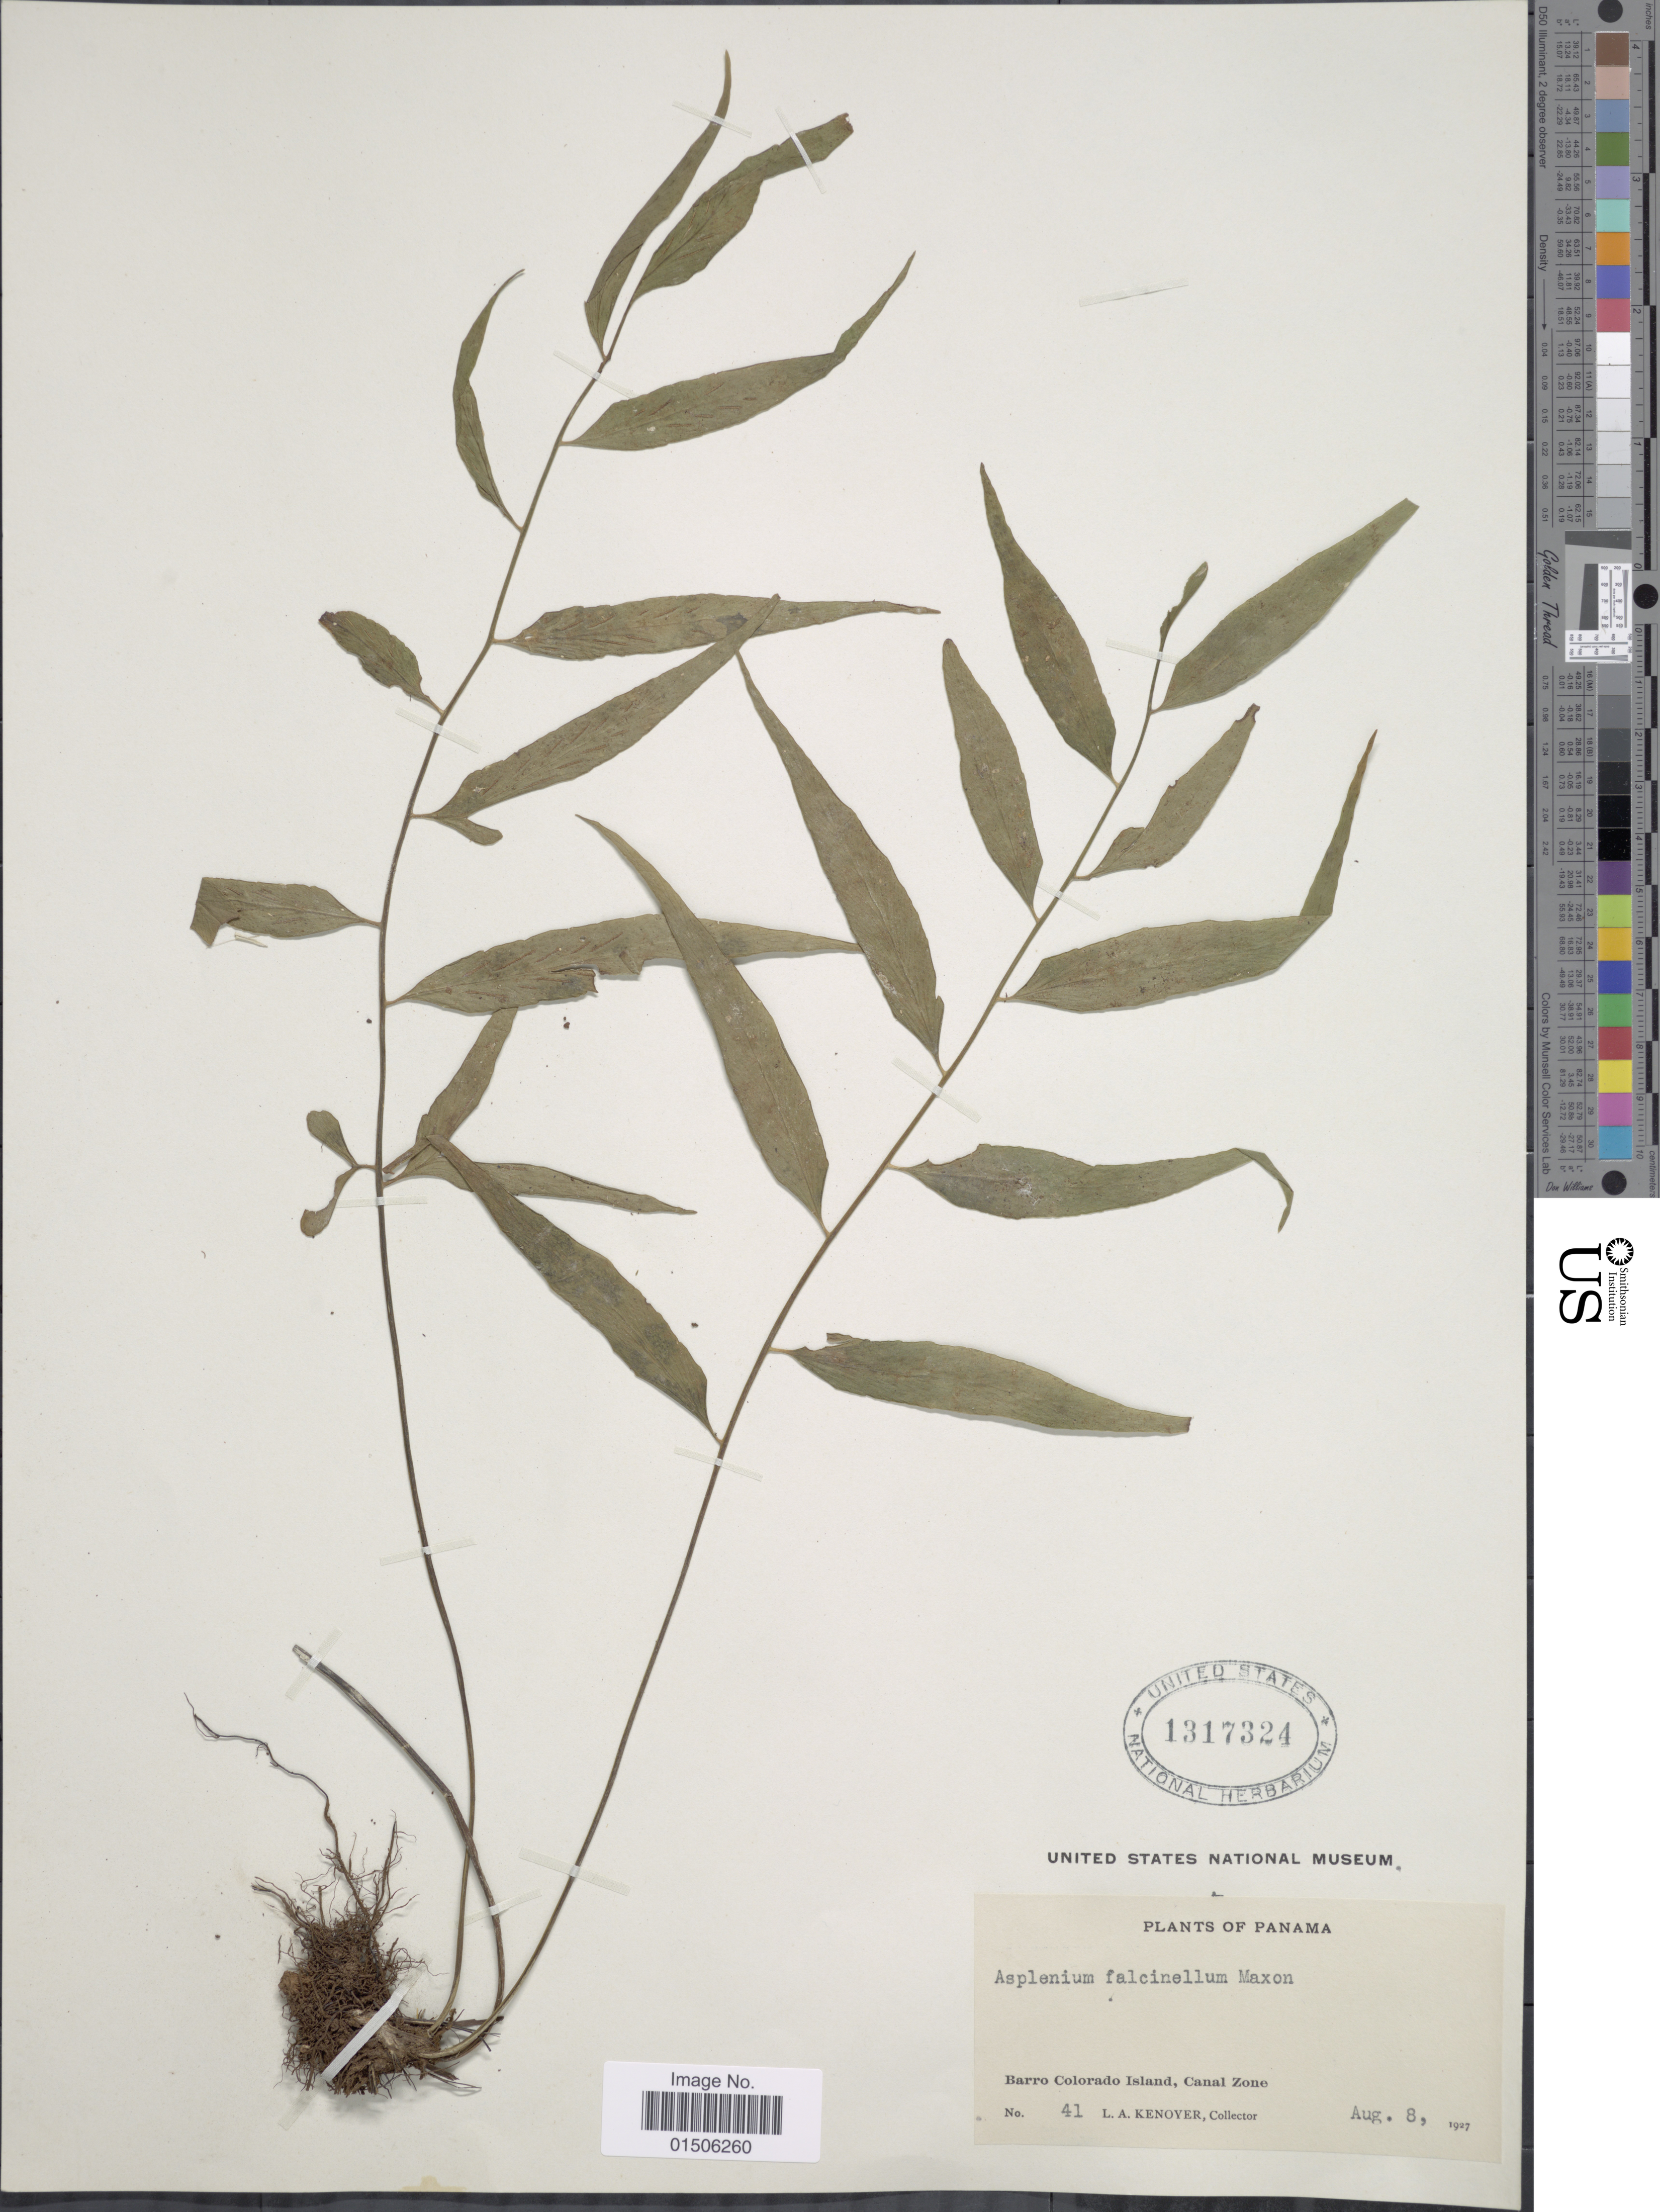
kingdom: Plantae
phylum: Tracheophyta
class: Polypodiopsida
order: Polypodiales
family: Aspleniaceae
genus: Asplenium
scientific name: Asplenium falcinellum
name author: Maxon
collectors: L. A. Kenoyer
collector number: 41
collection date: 1927-08-08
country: Panama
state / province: Panamá Oeste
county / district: Canal Zone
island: Barro Colorado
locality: Barro Colorado Island, Canal Zone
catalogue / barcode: US 1317324